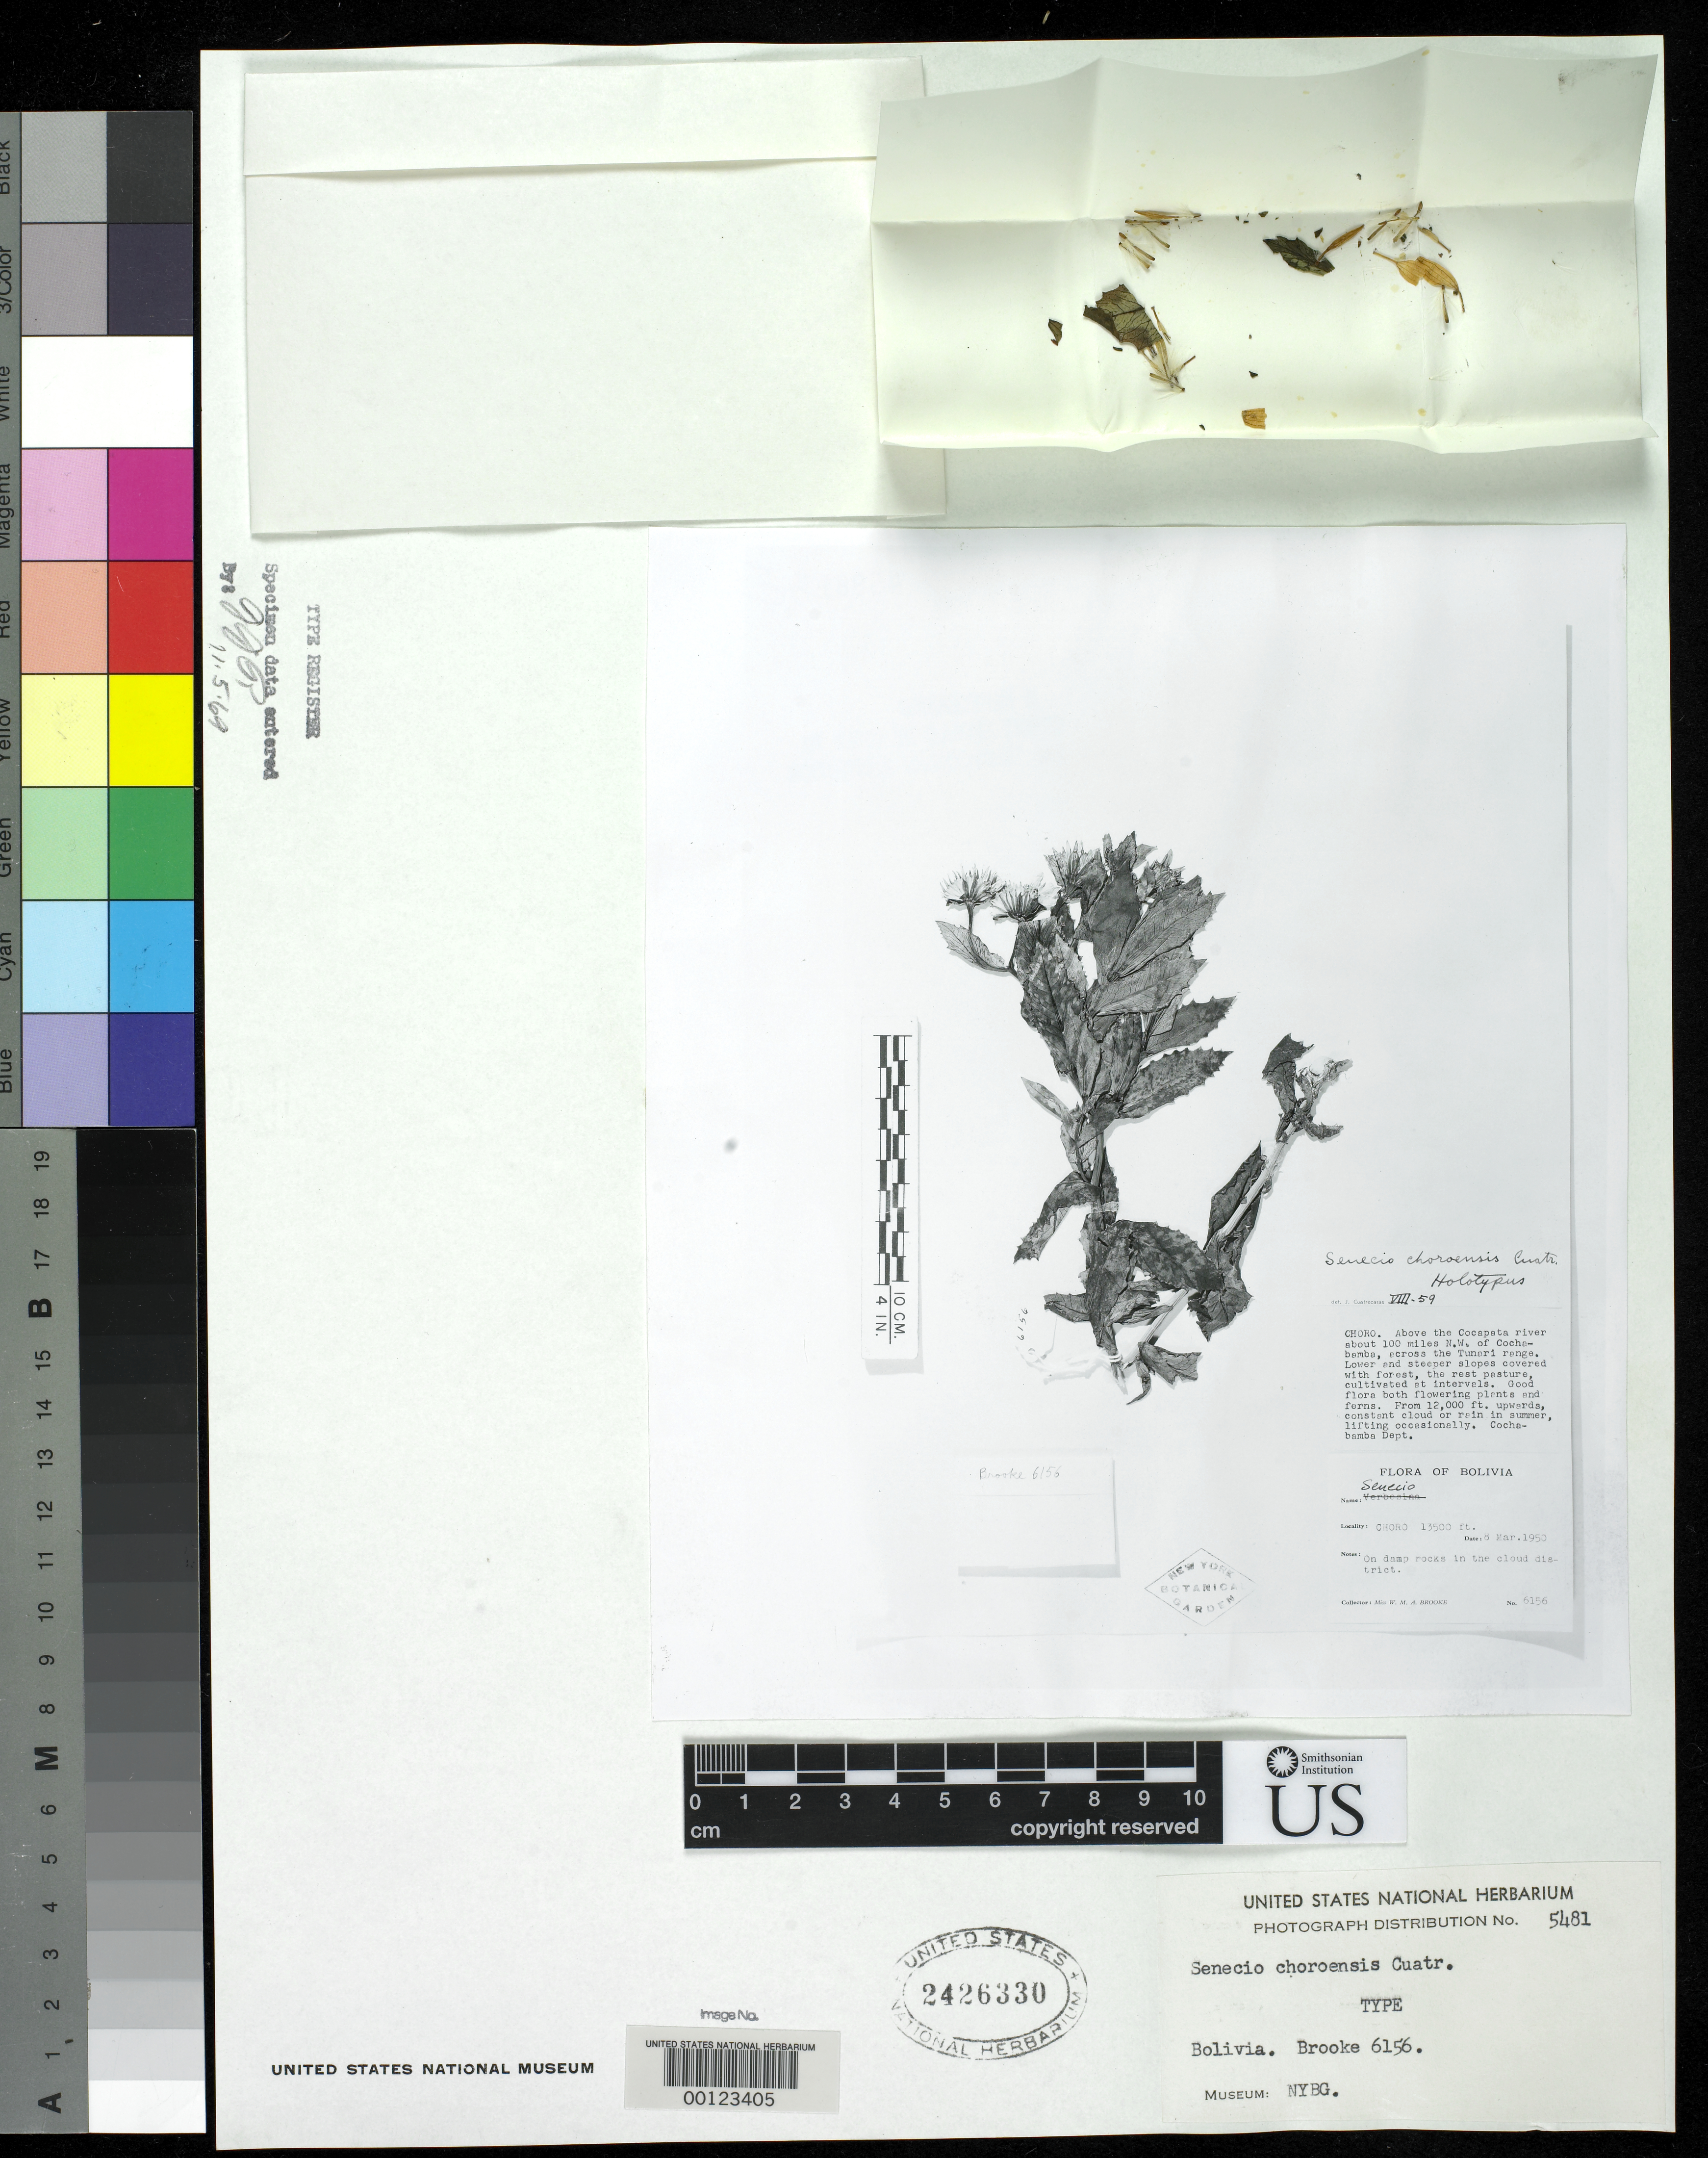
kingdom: Plantae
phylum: Tracheophyta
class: Magnoliopsida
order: Asterales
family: Asteraceae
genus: Senecio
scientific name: Senecio choroensis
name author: Cuatrec.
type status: Isotype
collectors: W. Brooke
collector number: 6156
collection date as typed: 08 Mar 1950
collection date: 1950-03-08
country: Bolivia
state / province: Cochabamba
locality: Choro.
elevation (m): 4115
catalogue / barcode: US 2426330